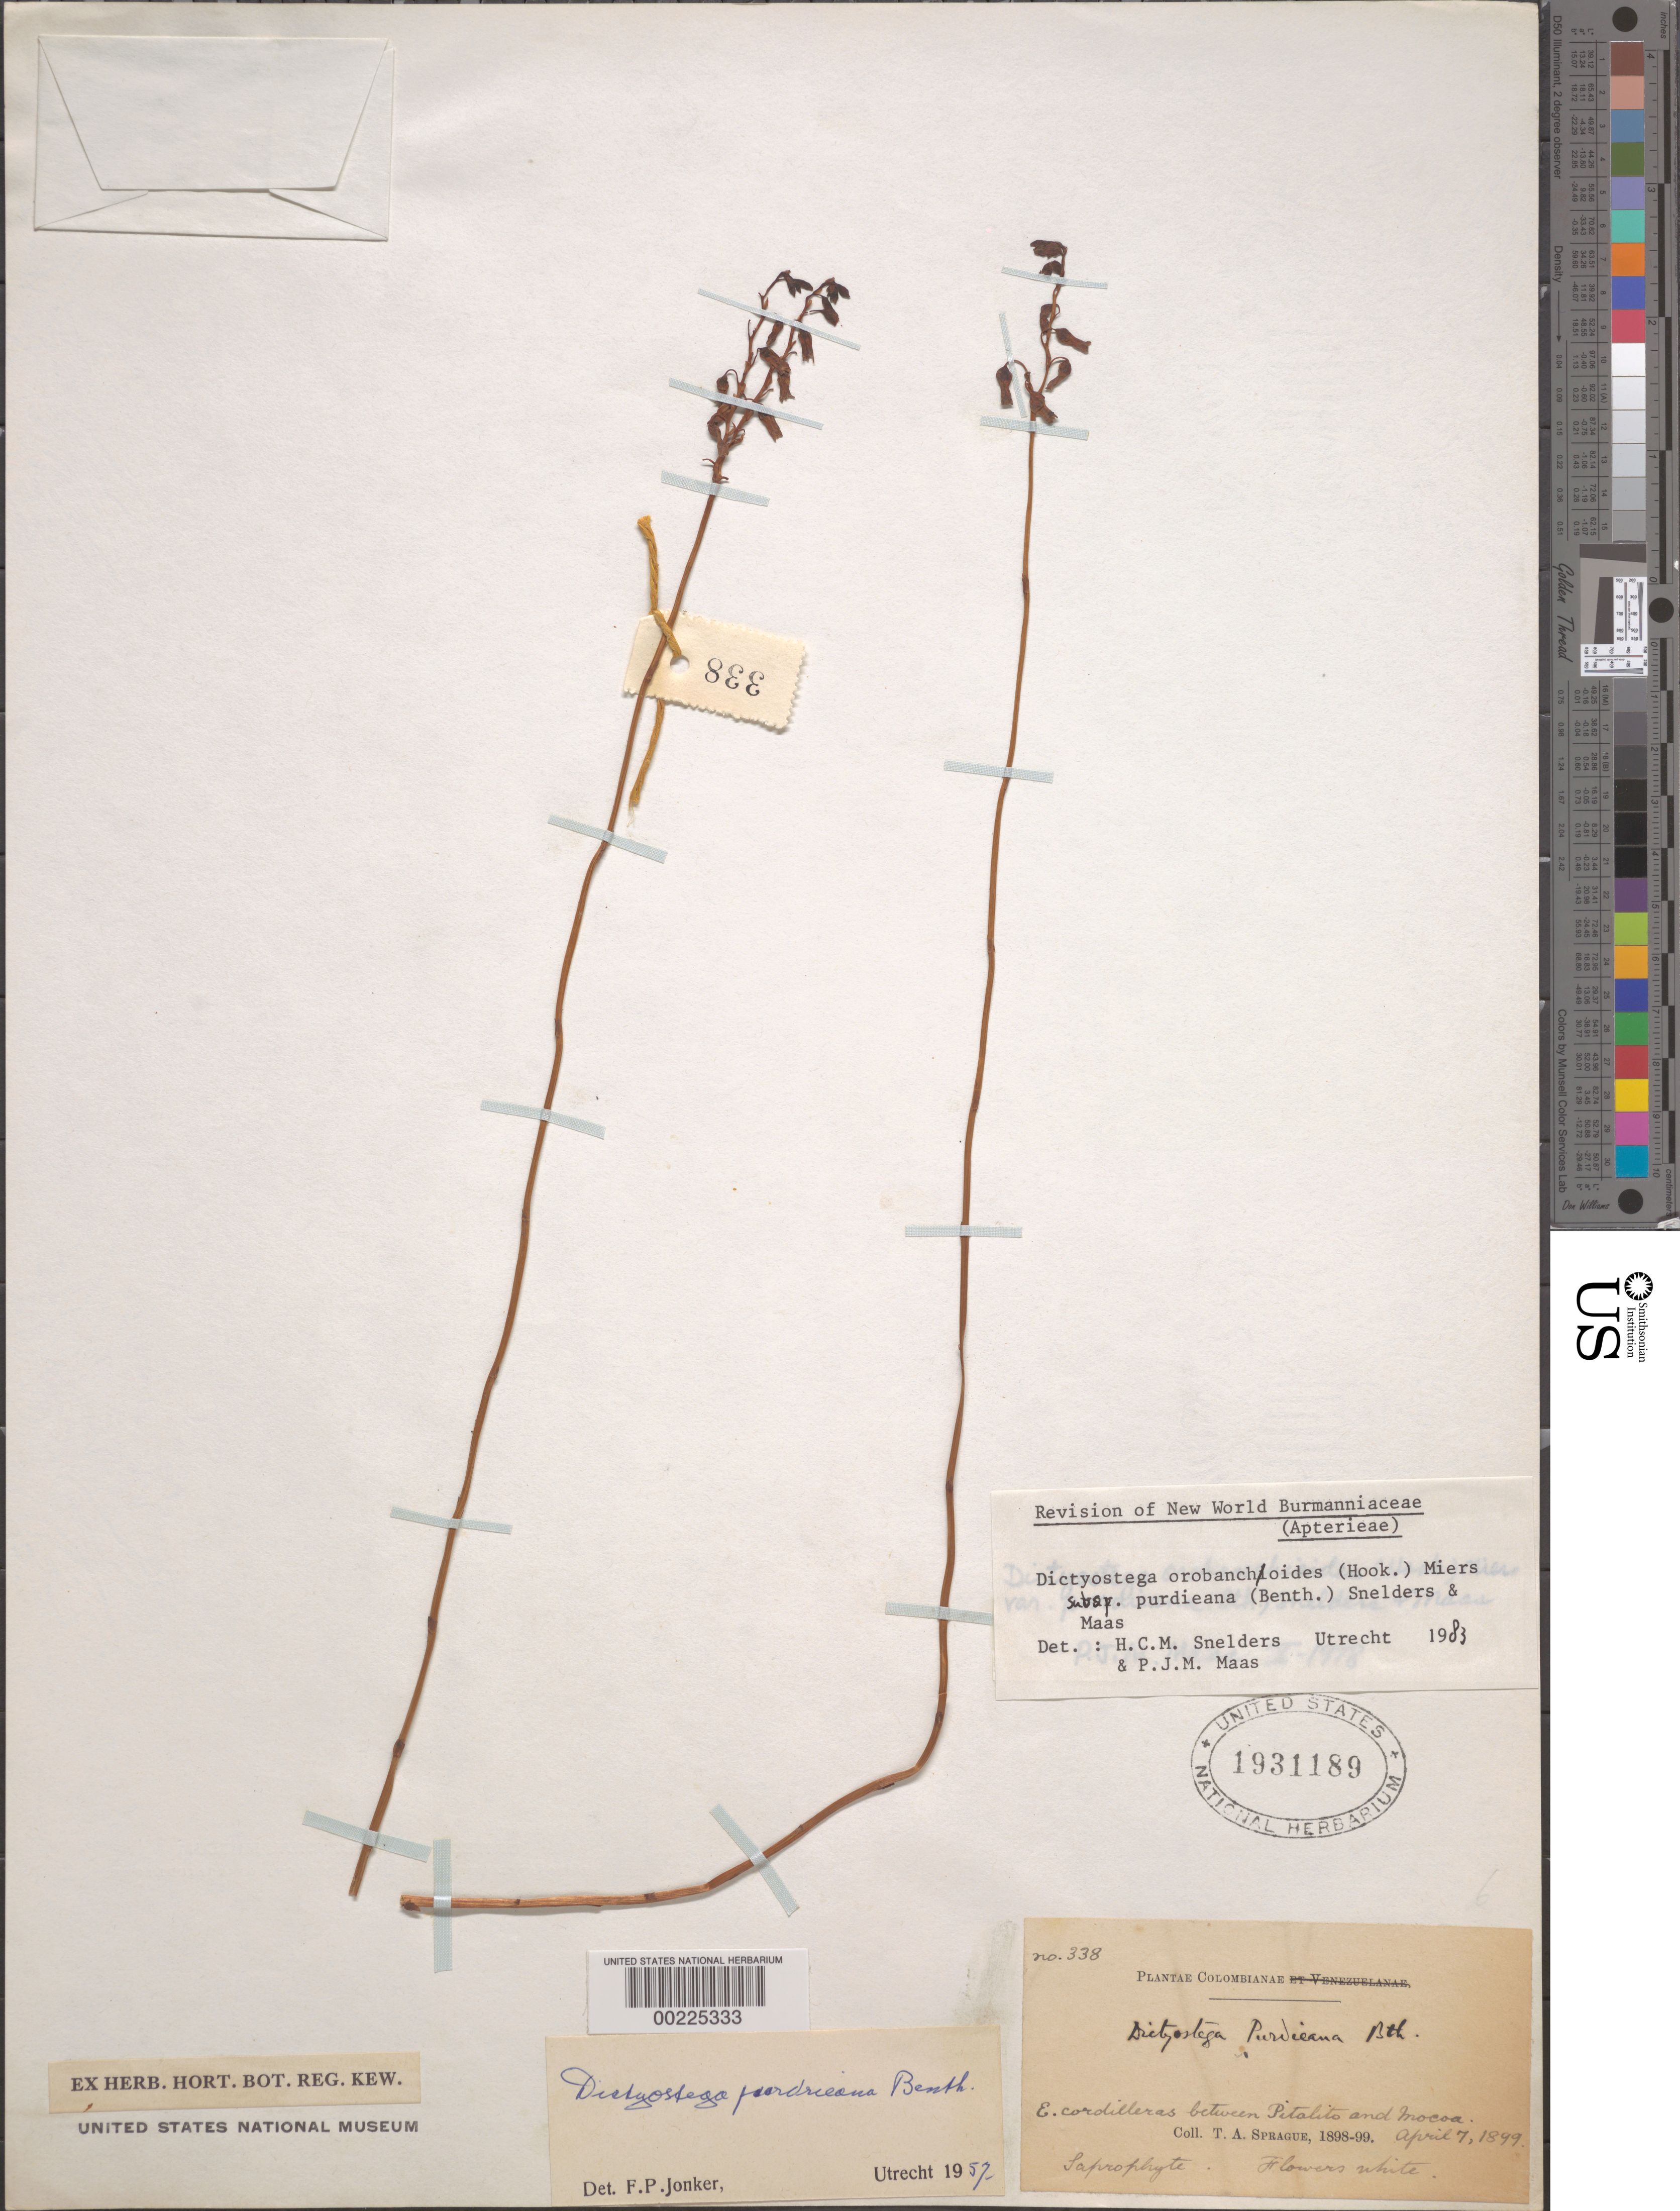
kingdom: Plantae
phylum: Tracheophyta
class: Liliopsida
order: Dioscoreales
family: Burmanniaceae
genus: Dictyostega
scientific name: Dictyostega orobanchoides subsp. purdieana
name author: (Benth.) Snelders & Maas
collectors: T. A. Sprague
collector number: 338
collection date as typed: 07 Apr 1899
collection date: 1899-04-07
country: Colombia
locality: E. Cordilleras between Pitalito and Mocoa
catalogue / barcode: US 1931189